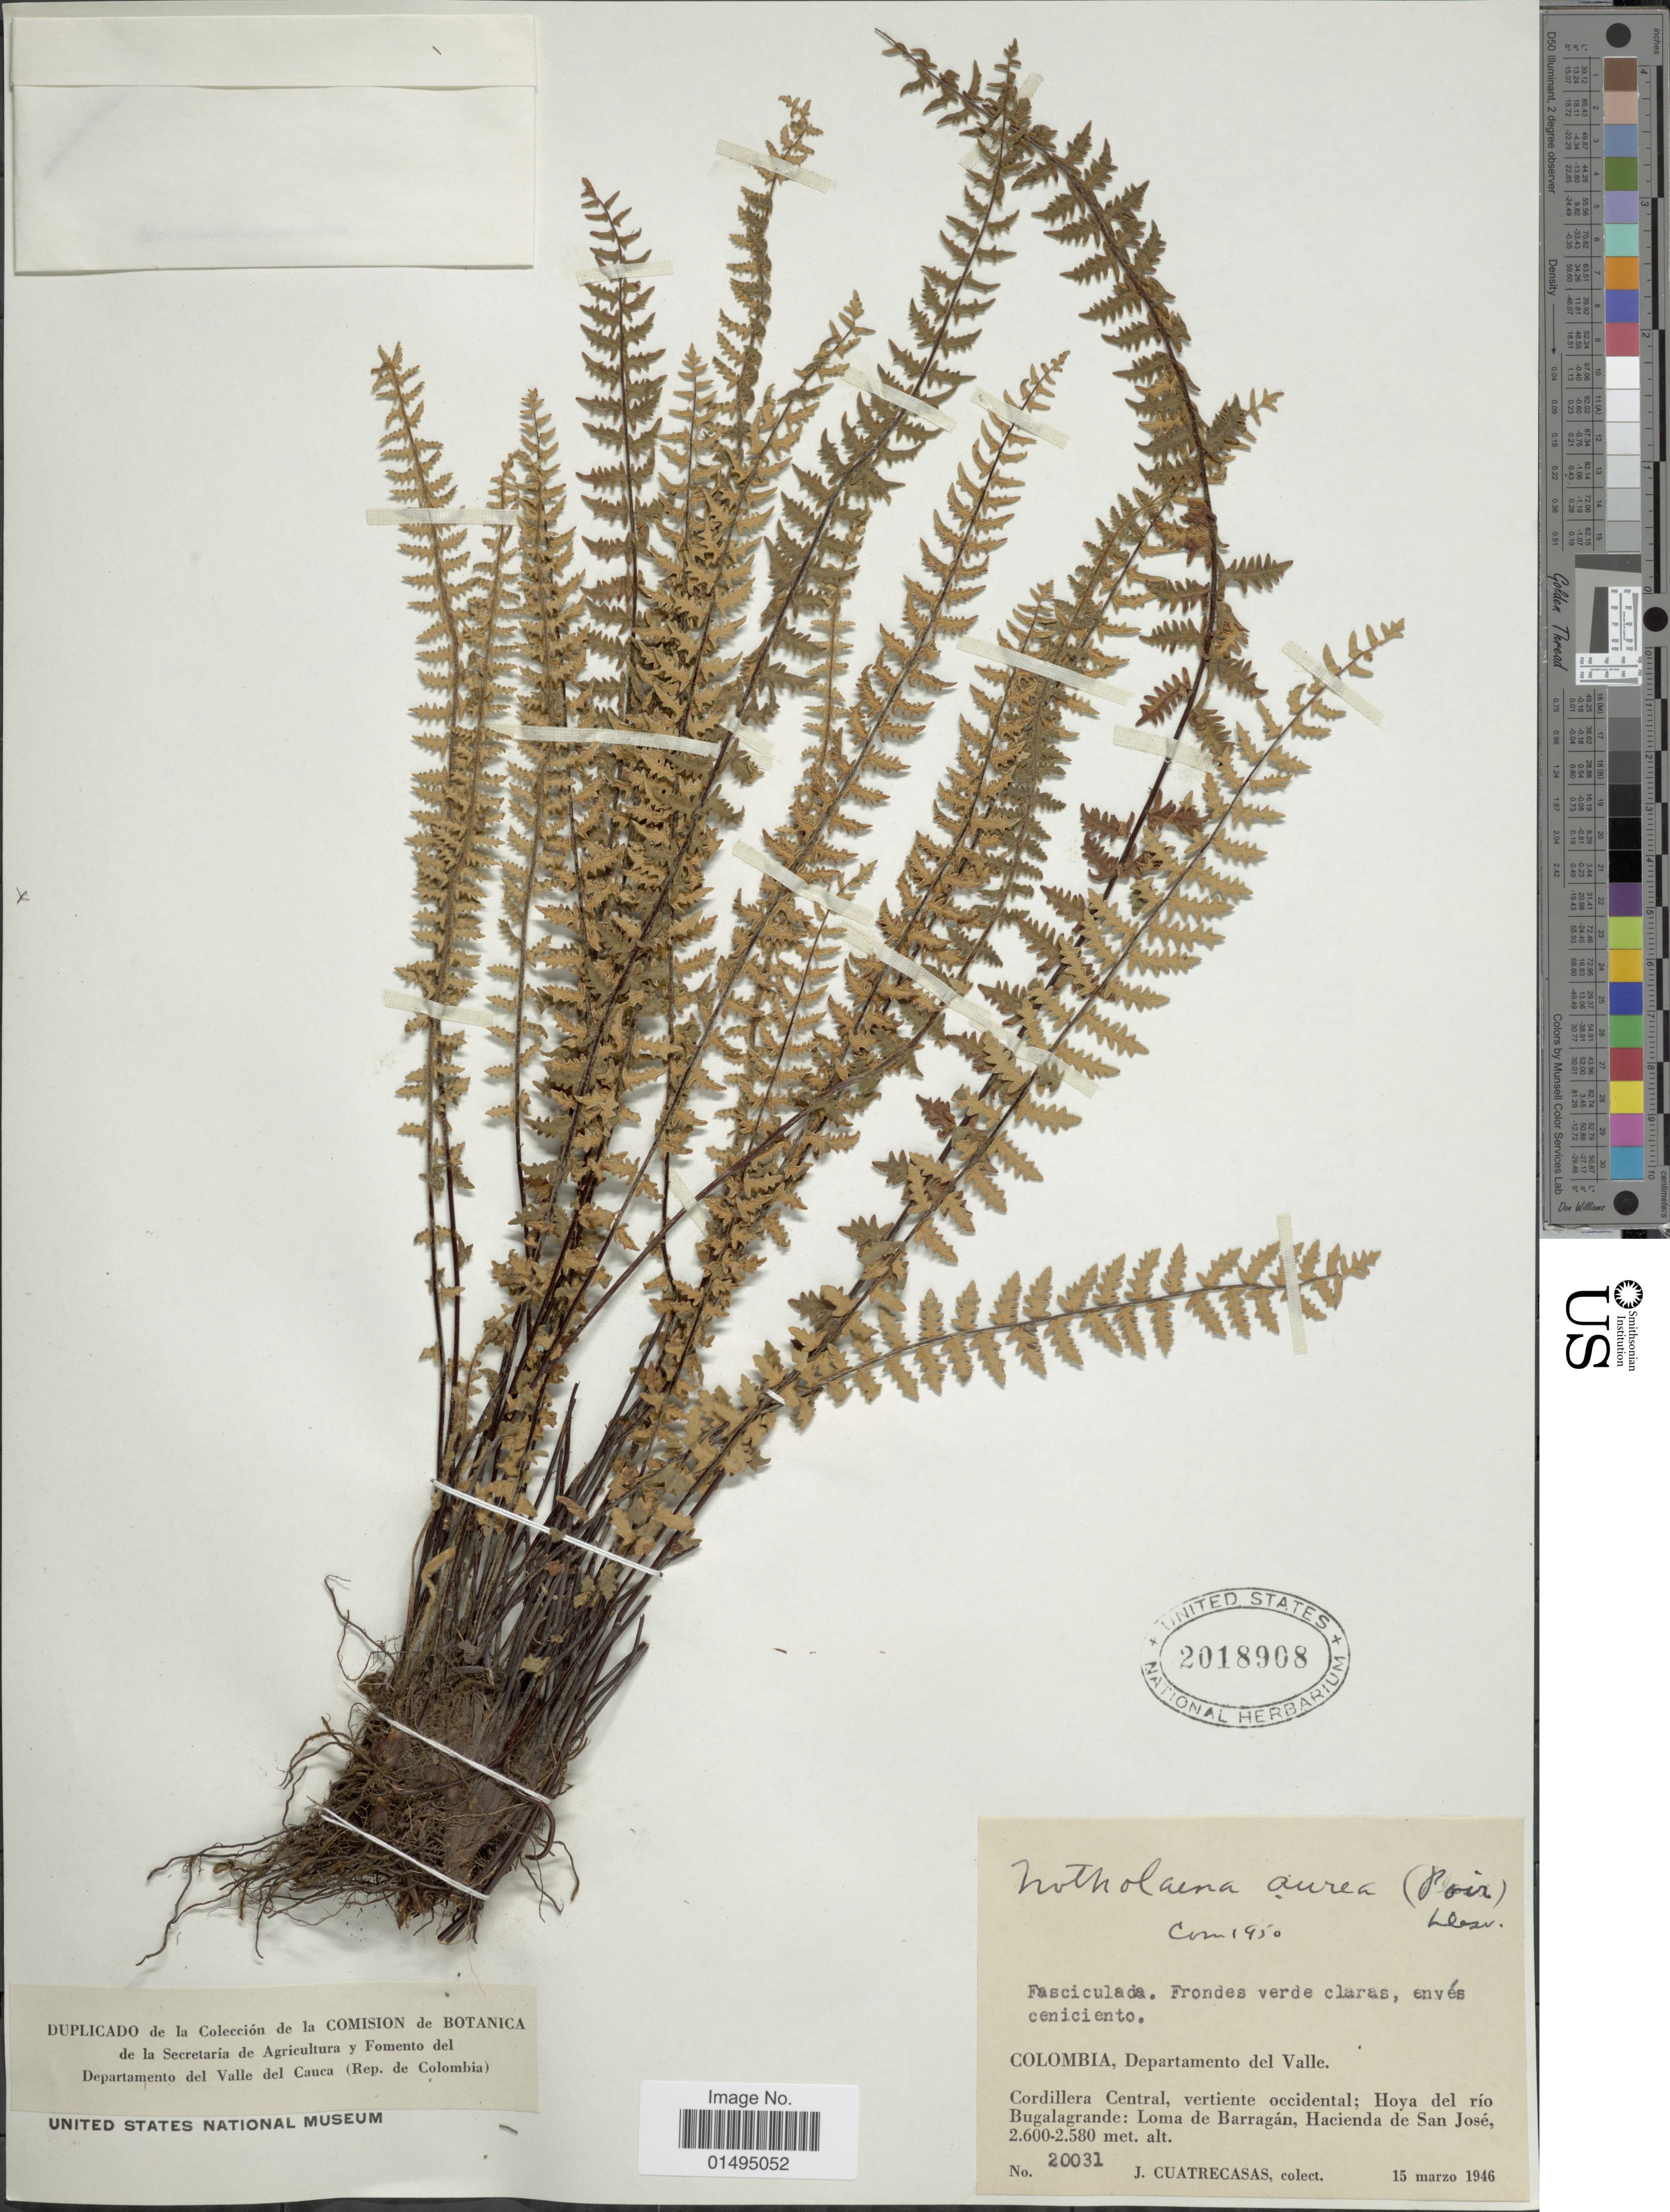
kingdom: Plantae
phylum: Tracheophyta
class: Polypodiopsida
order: Polypodiales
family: Pteridaceae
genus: Myriopteris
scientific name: Myriopteris aurea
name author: (Poir.) Grusz & Windham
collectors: J. Cuatrecasas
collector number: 20031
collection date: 1946-03-15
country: Colombia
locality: Colombia, Departamento del Valle, Cordillera Central, vertiente occidental; Hoya del rio Bugalagrande: Loma de Barragan, hacienda de San Jose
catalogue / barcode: US 2018908